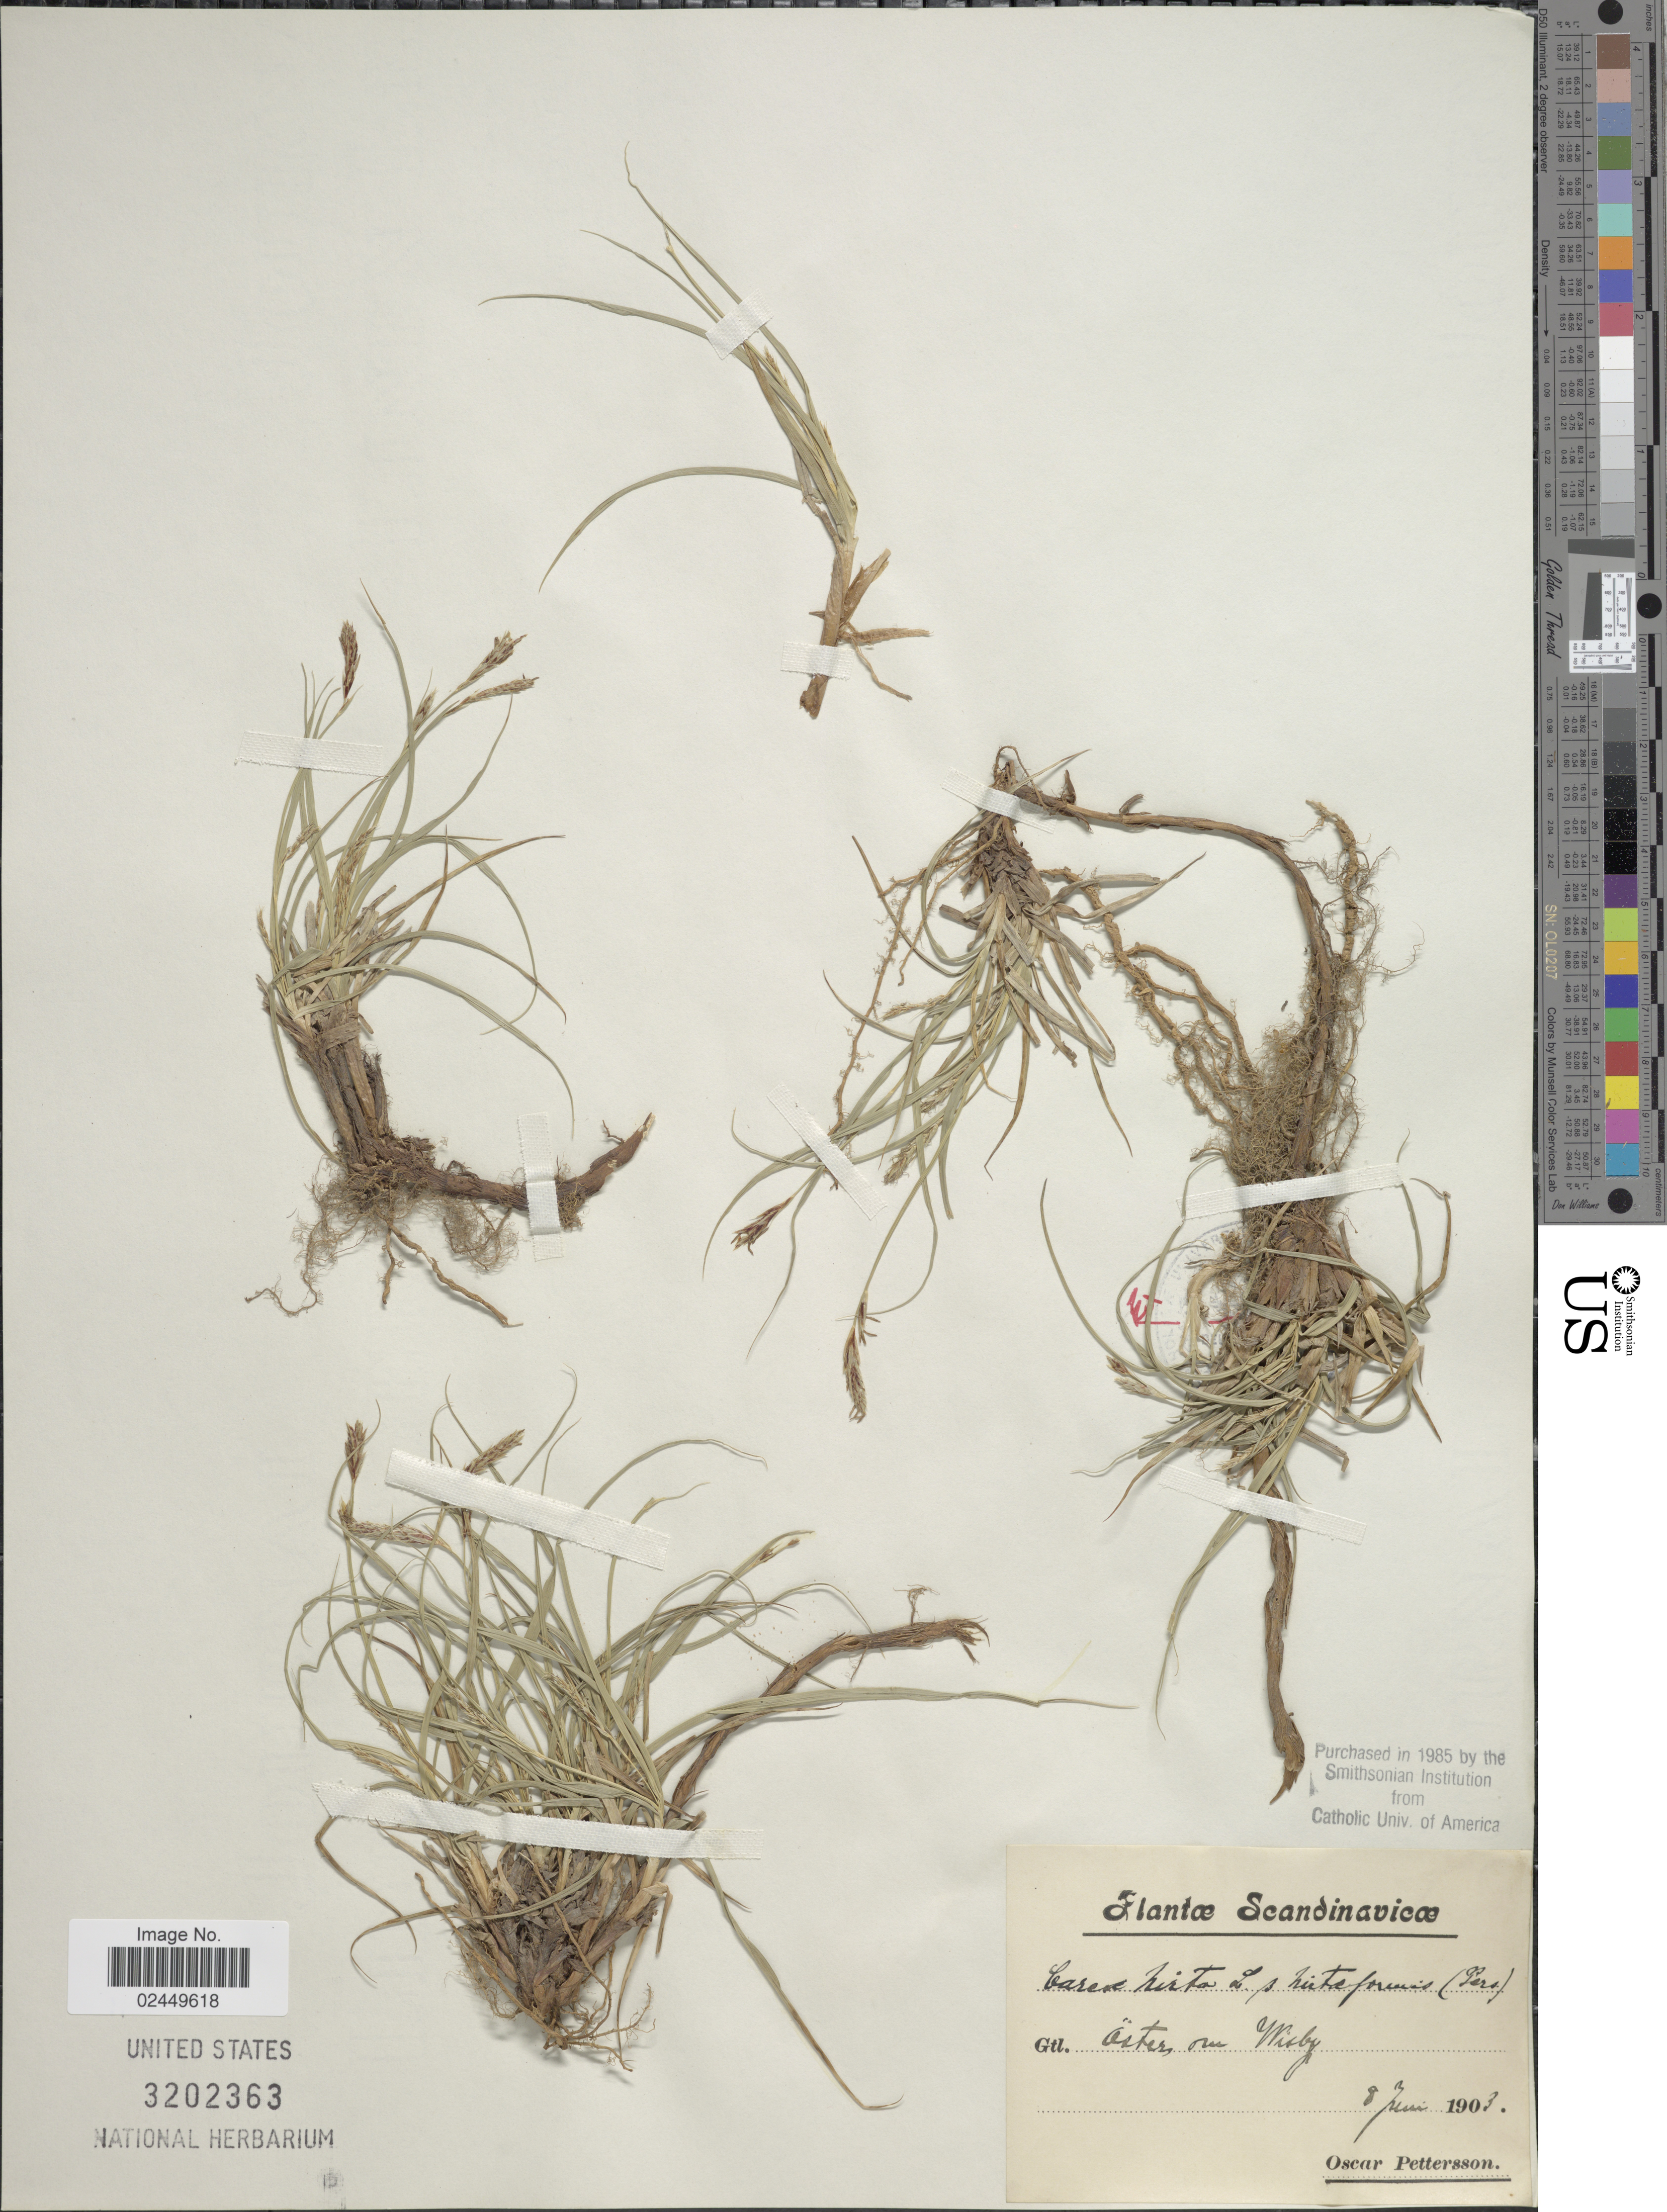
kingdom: Plantae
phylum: Tracheophyta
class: Liliopsida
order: Poales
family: Cyperaceae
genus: Carex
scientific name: Carex hirta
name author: L.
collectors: O. Pettersson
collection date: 1903-06-08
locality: Ostern [illegible text] om Wisby. [interpreted] Scandinavicae.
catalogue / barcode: US 3202363